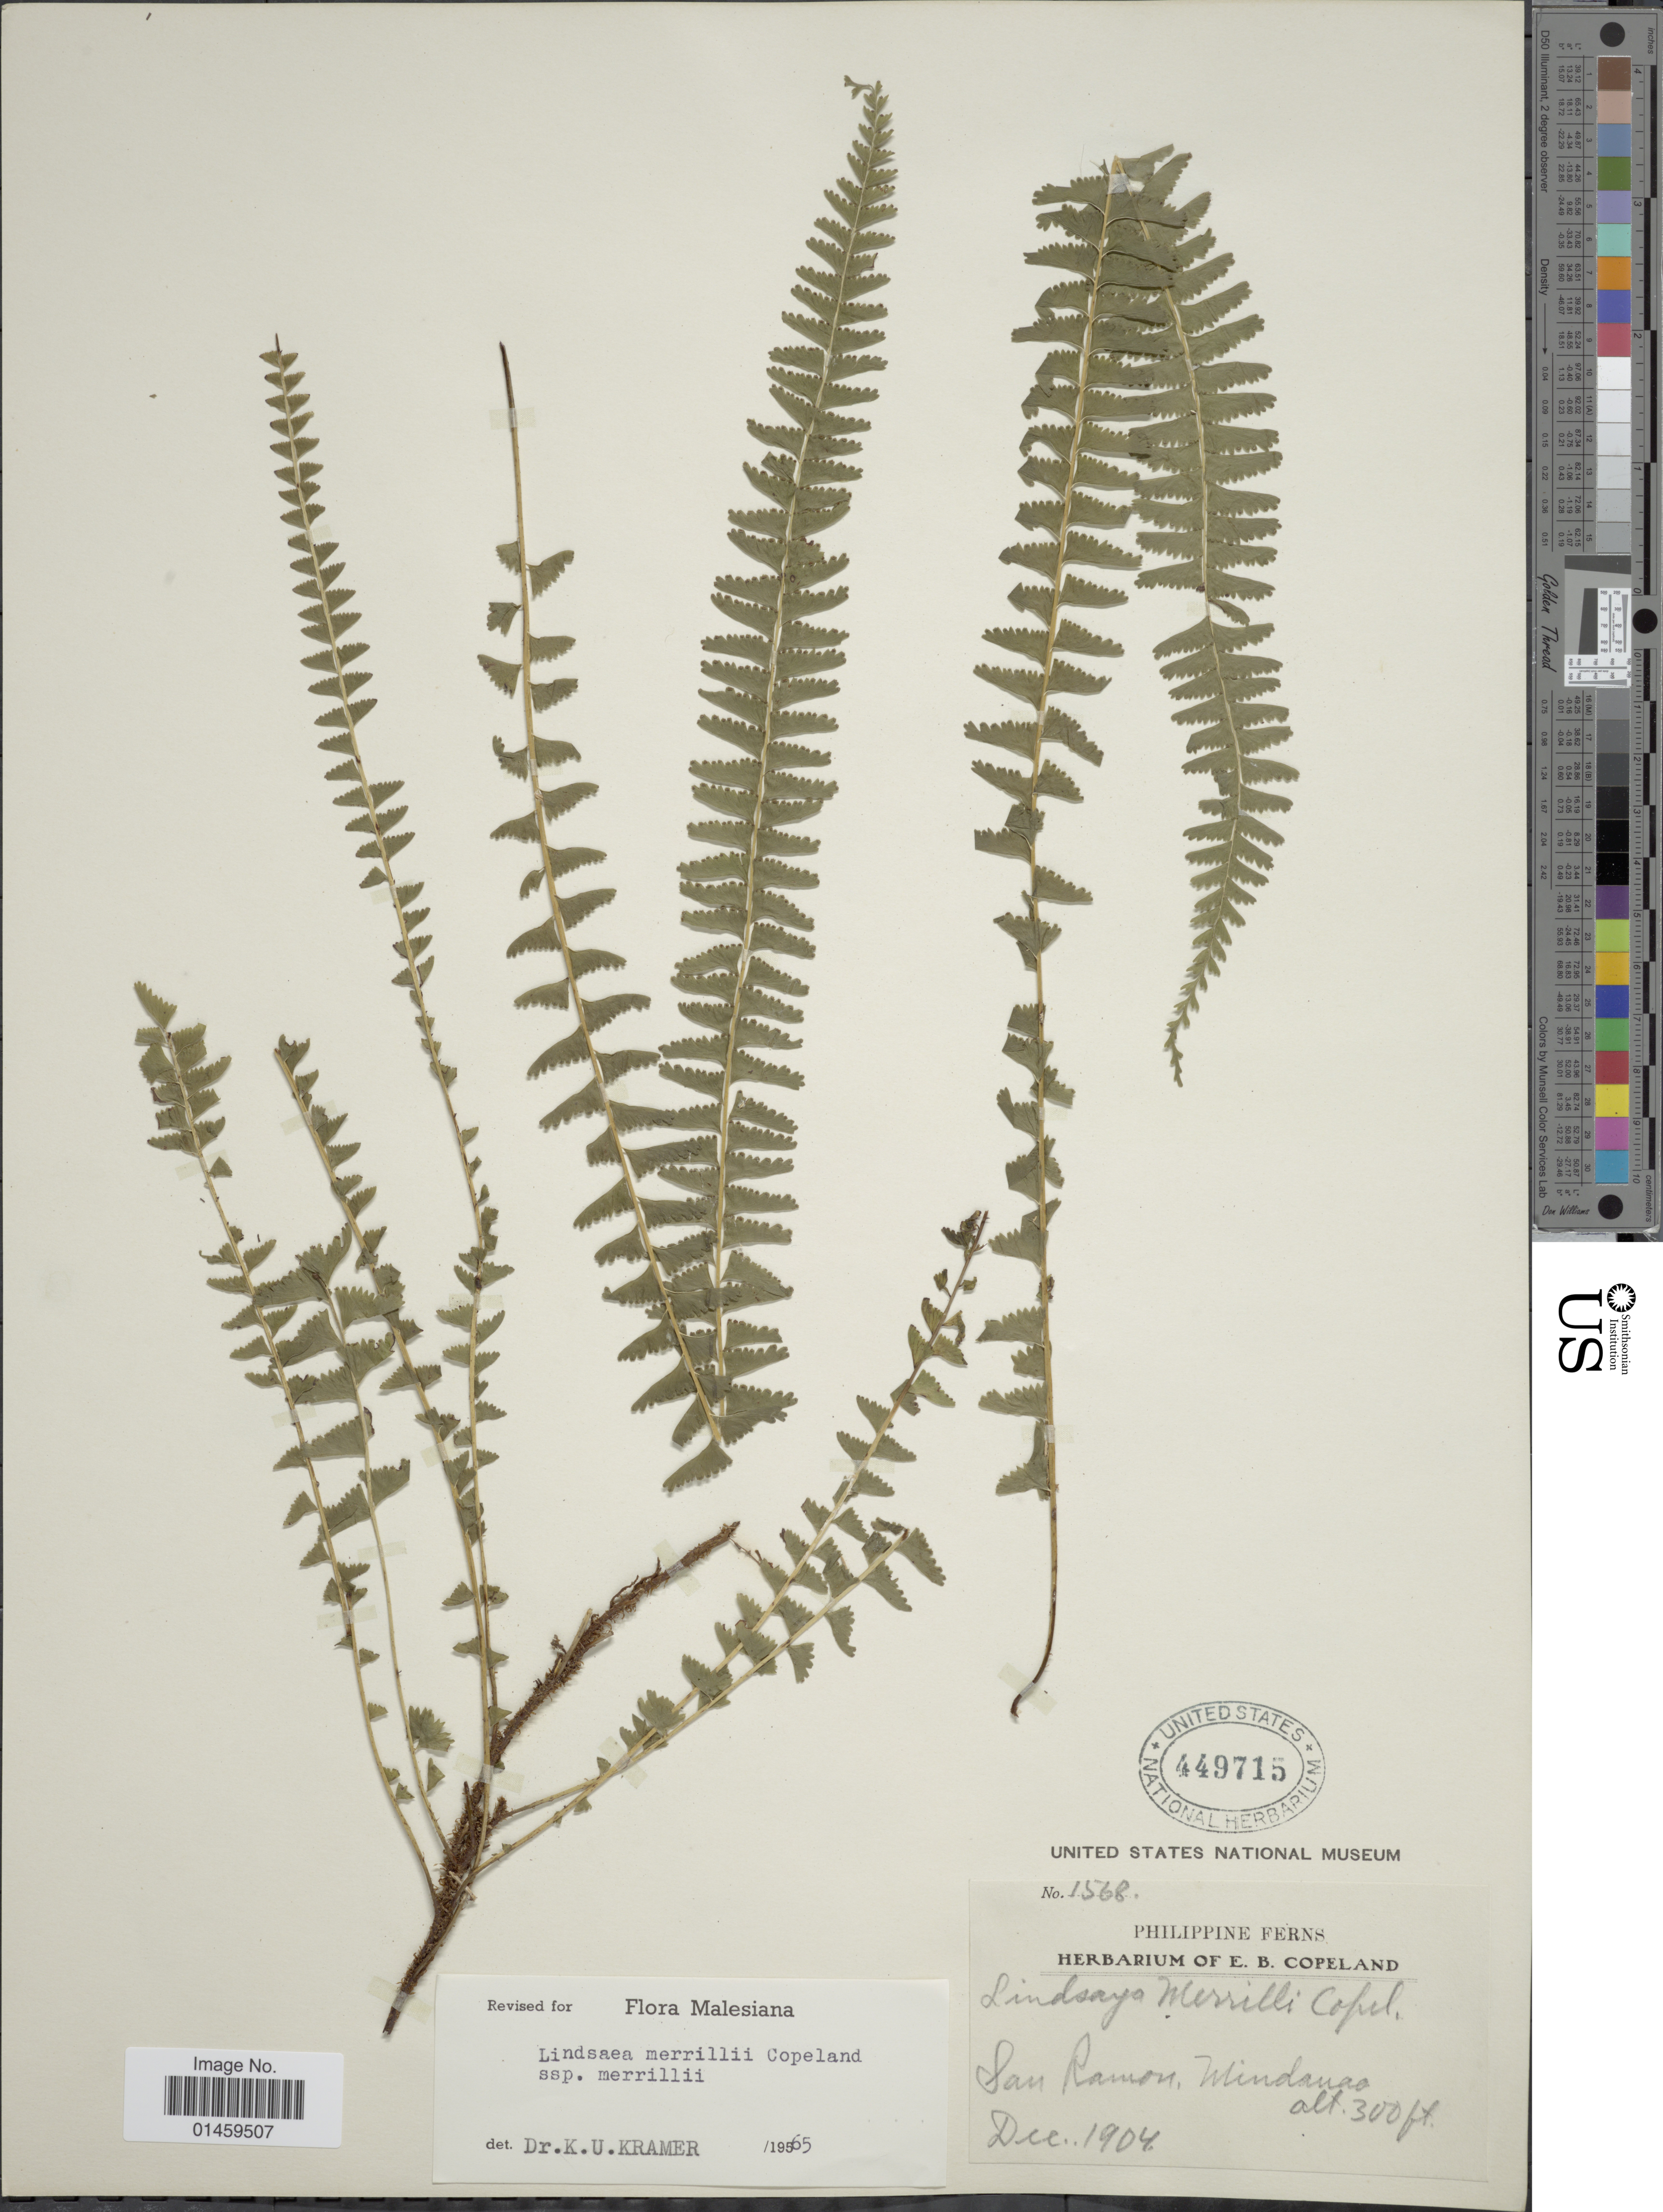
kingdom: Plantae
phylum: Tracheophyta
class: Polypodiopsida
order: Polypodiales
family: Lindsaeaceae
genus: Lindsaea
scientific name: Lindsaea merrillii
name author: Copel. in Perkins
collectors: ex herb. E. B. Copeland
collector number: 1568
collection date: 1904-12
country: Philippines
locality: San Ramon, Mindanao.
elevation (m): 914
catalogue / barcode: US 449715